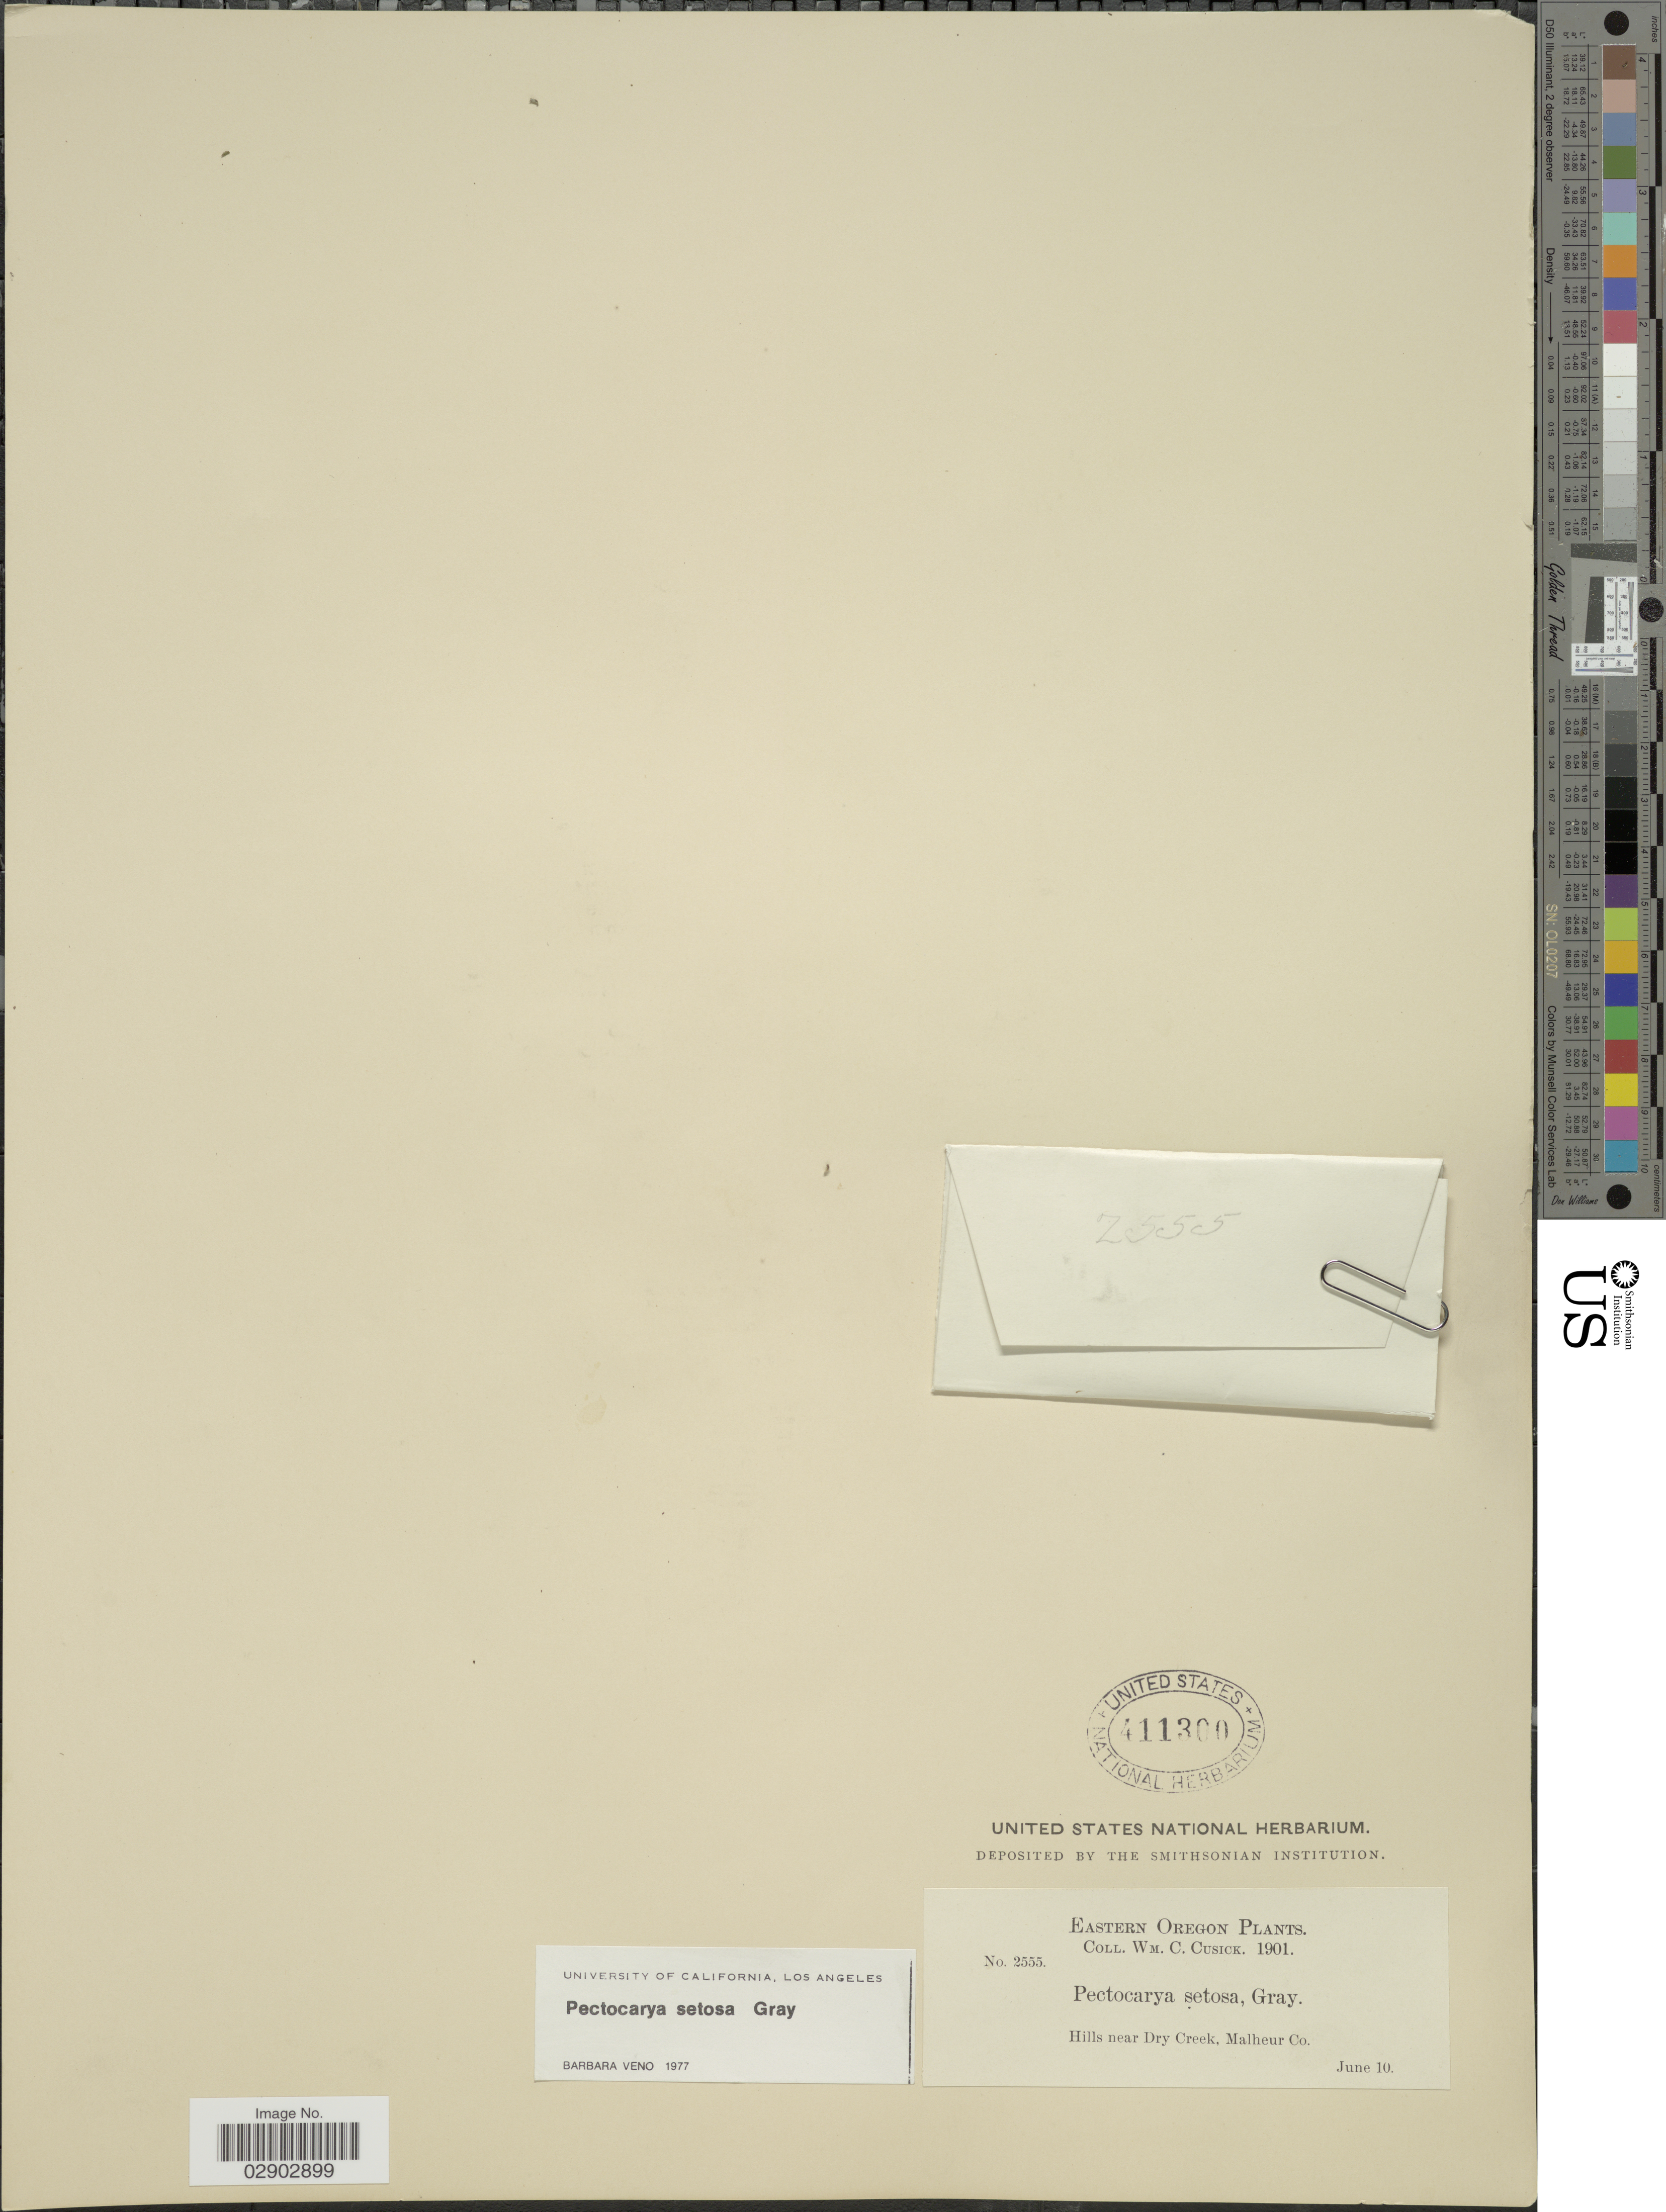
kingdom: Plantae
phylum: Tracheophyta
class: Magnoliopsida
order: Boraginales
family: Boraginaceae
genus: Pectocarya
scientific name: Pectocarya setosa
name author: A. Gray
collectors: W. C. Cusick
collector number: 2555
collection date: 1901-06-10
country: United States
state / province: Oregon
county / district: Malheur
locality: Eastern Oregon. Hills near Dry Creek, Malheur Co.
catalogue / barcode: US 411300